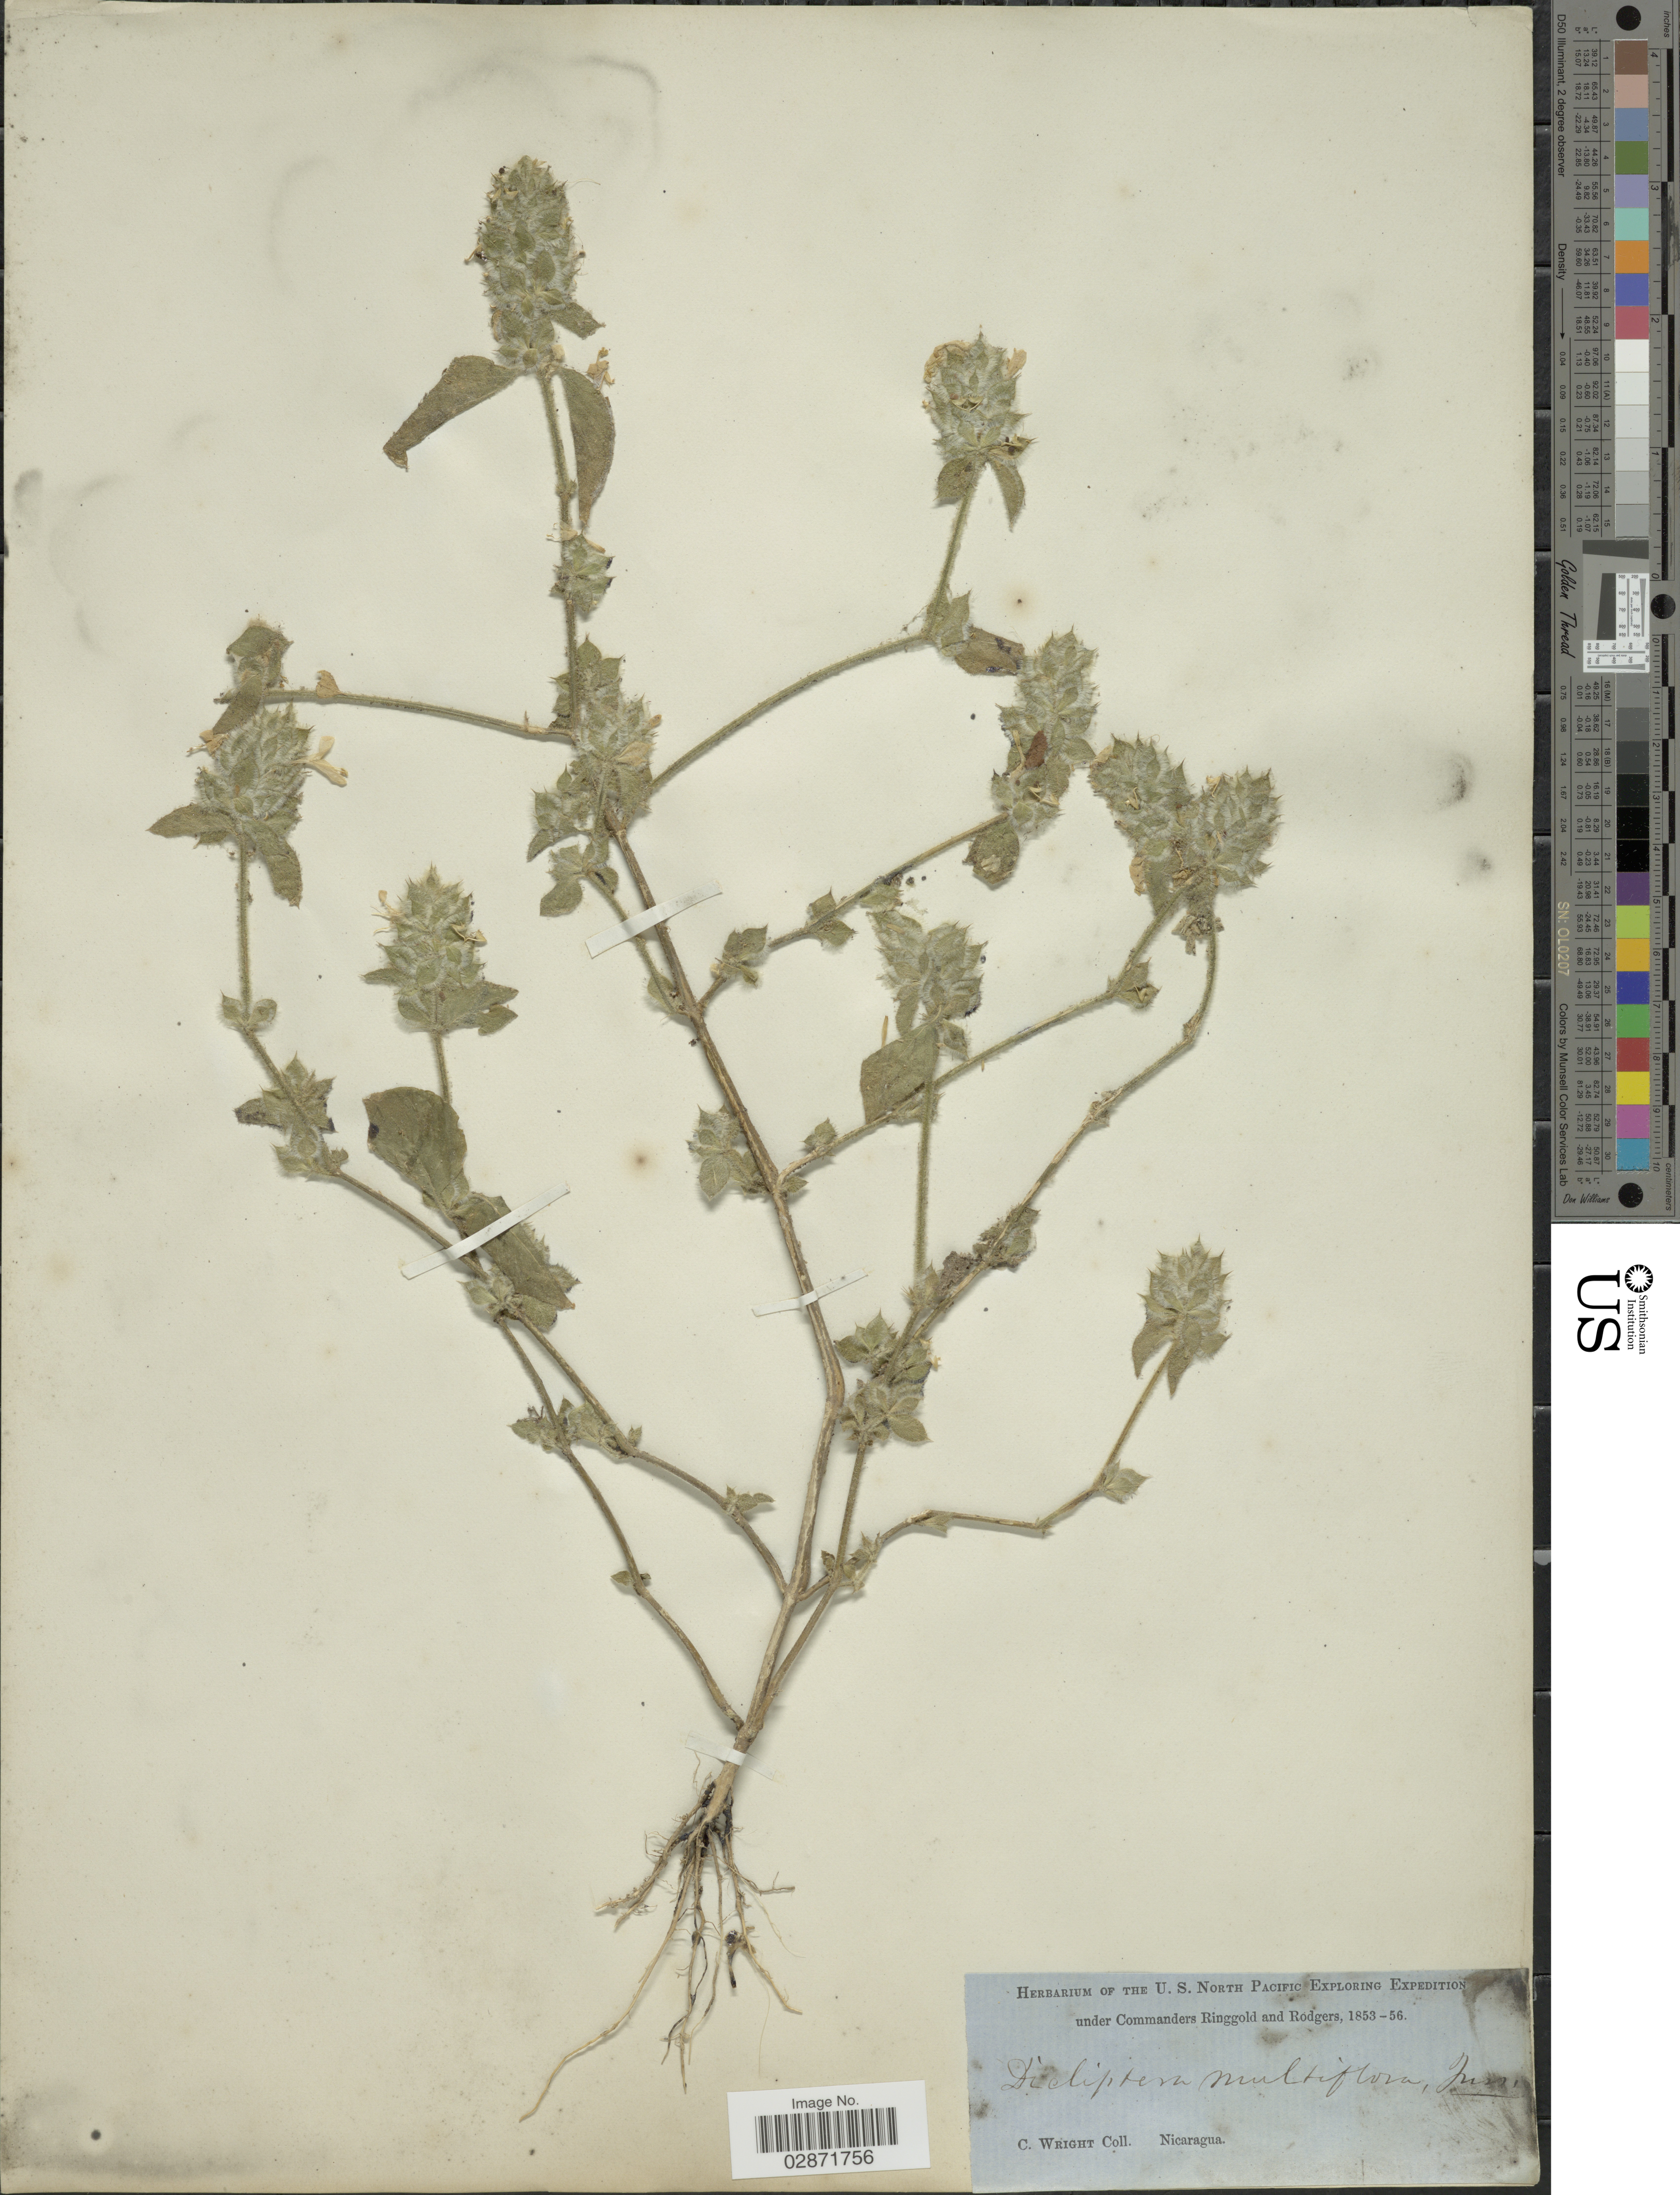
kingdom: Plantae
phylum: Tracheophyta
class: Magnoliopsida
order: Lamiales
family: Acanthaceae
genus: Dicliptera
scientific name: Dicliptera unguiculata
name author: Nees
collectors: C. Wright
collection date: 1853/1856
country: Nicaragua